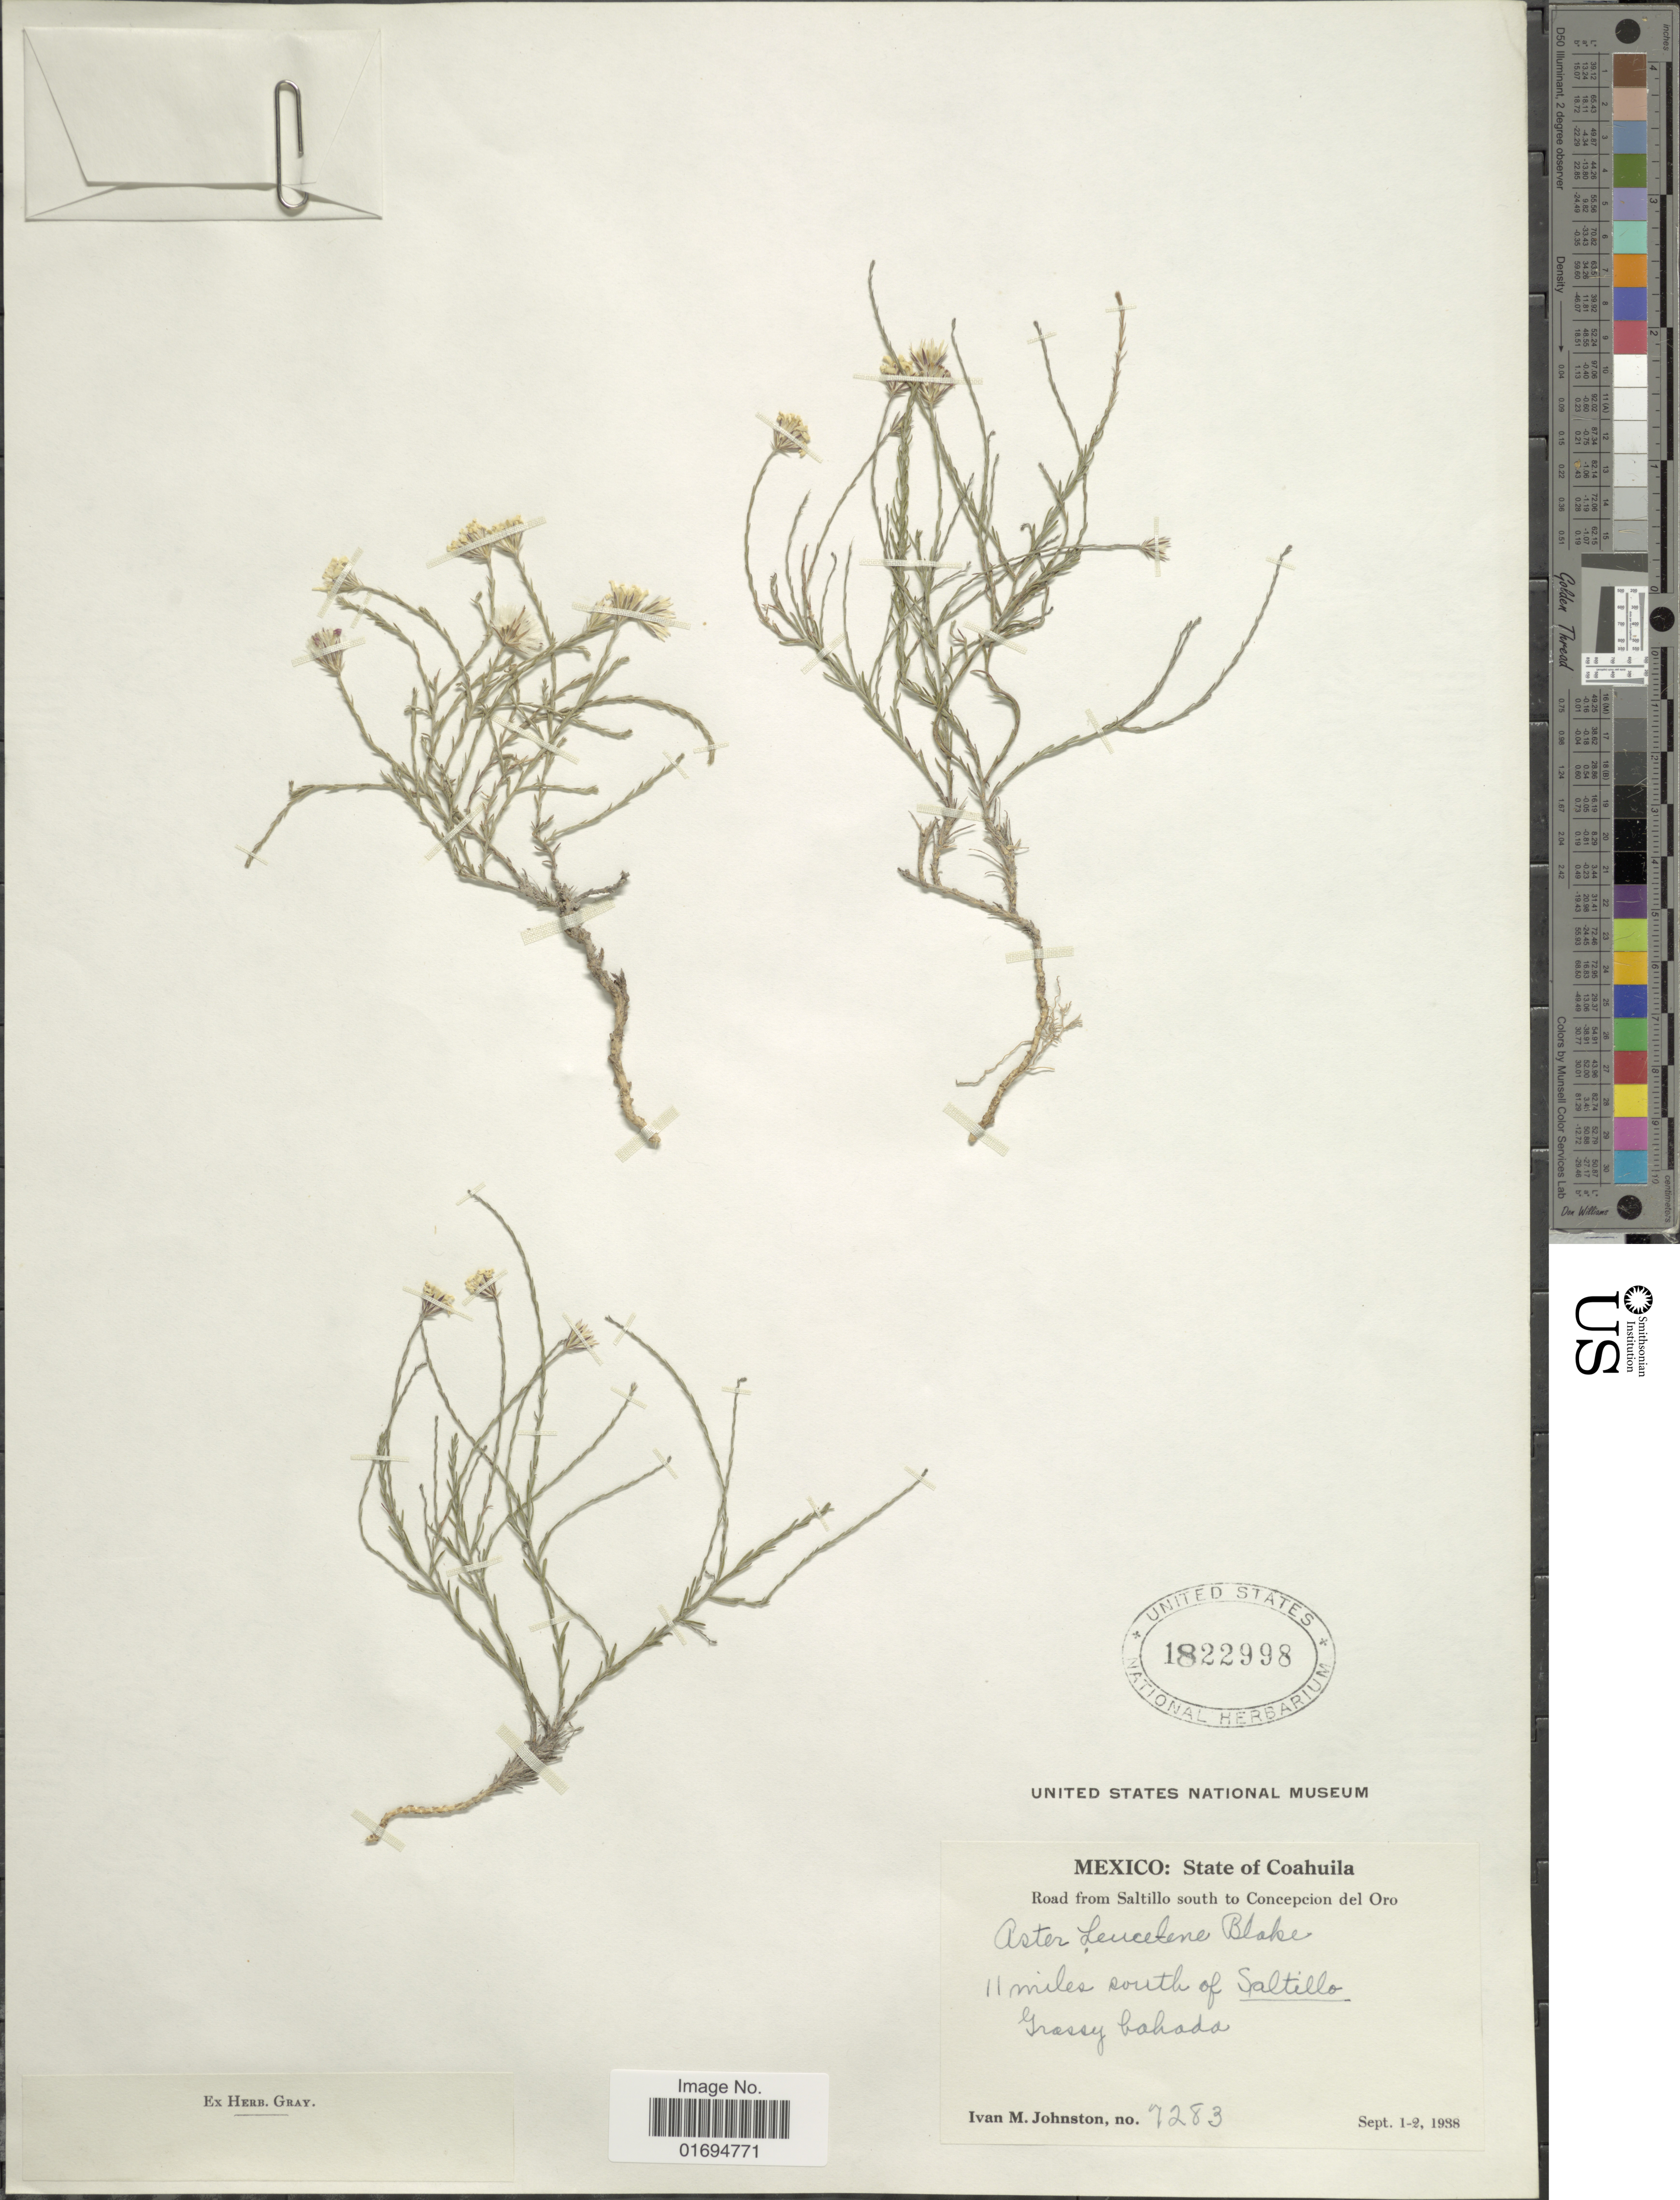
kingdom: Plantae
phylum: Tracheophyta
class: Magnoliopsida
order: Asterales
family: Asteraceae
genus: Chaetopappa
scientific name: Chaetopappa ericoides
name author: (Torr.) G.L. Nesom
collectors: I.M. Johnston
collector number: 7283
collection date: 1938-09-01/1938-09-02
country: Mexico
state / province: Coahuila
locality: Road from Saltillo south to Concepcion del Oro, 11 miles south of Saltillo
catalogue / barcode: US 1822998